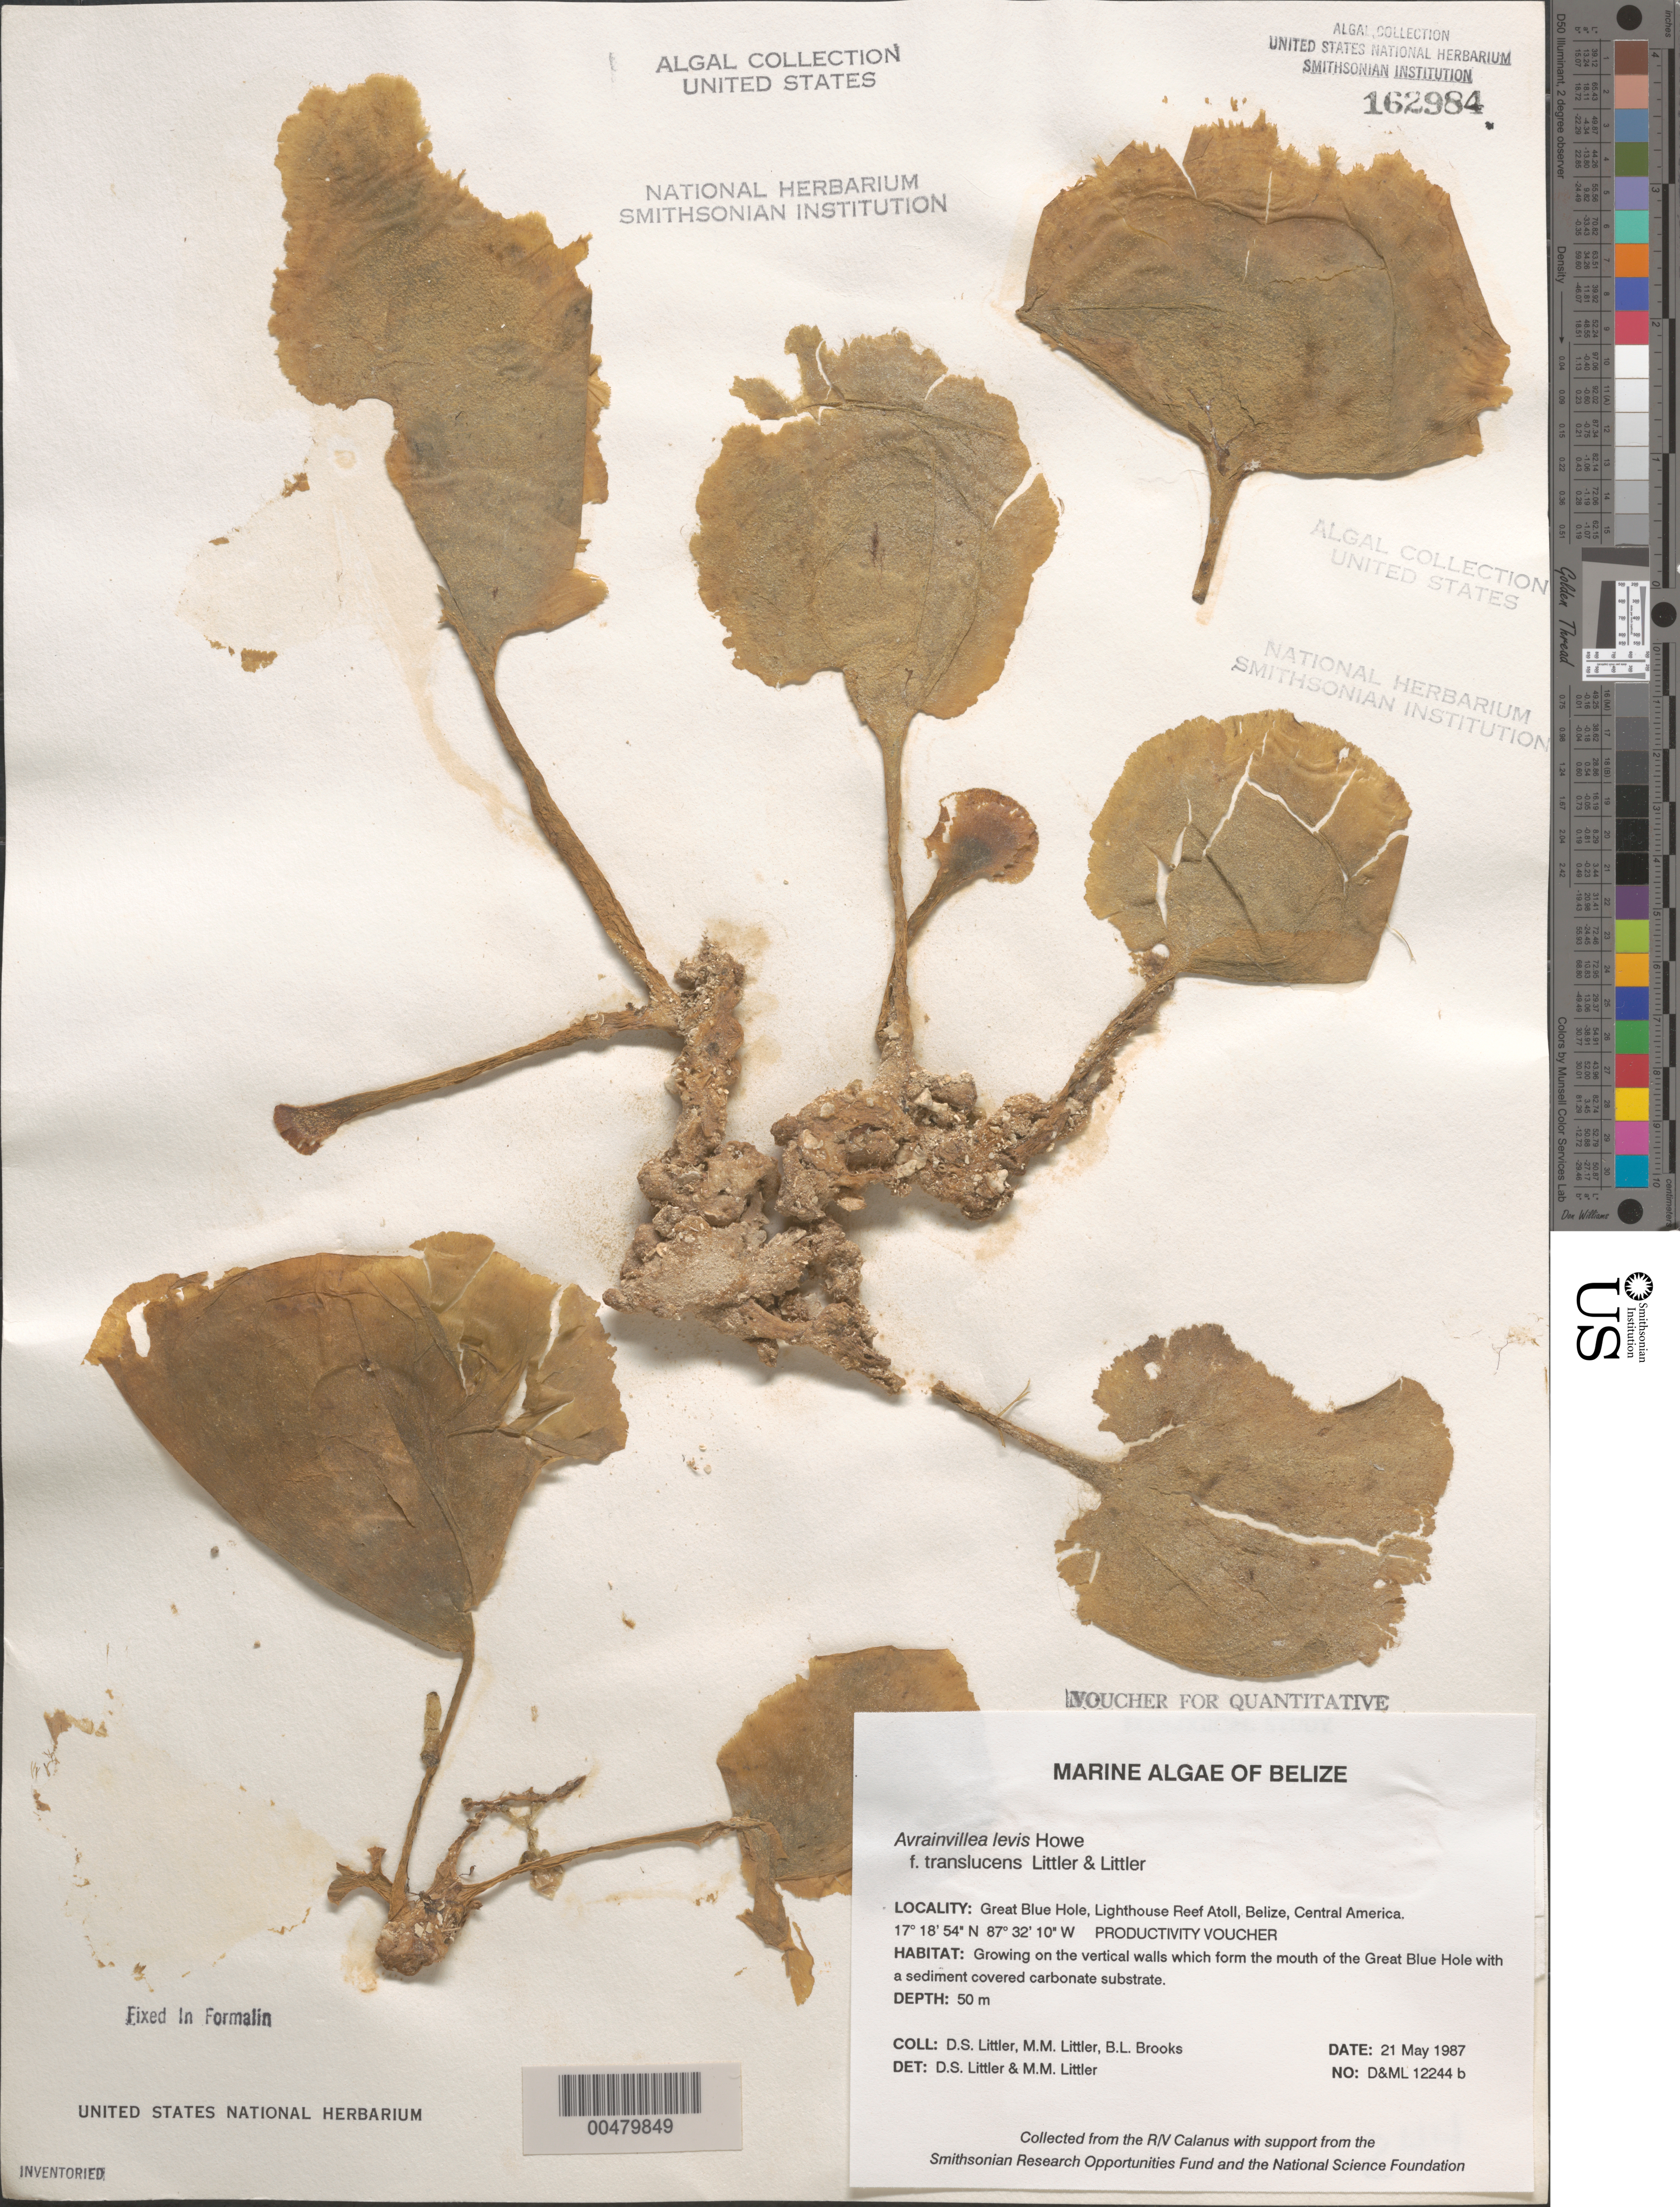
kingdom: Plantae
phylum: Chlorophyta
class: Ulvophyceae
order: Bryopsidales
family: Dichotomosiphonaceae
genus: Avrainvillea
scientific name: Avrainvillea levis f. translucens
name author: D.S. Littler & Littler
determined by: Littler, D. S.; Littler, M. M.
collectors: D. S. Littler, M. M. Littler & B. Brooks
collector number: D&ML 12244b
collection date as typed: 21 May 1987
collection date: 1987-05-21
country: Belize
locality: Great Blue Hole, lighthouse reef atoll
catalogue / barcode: US 162984